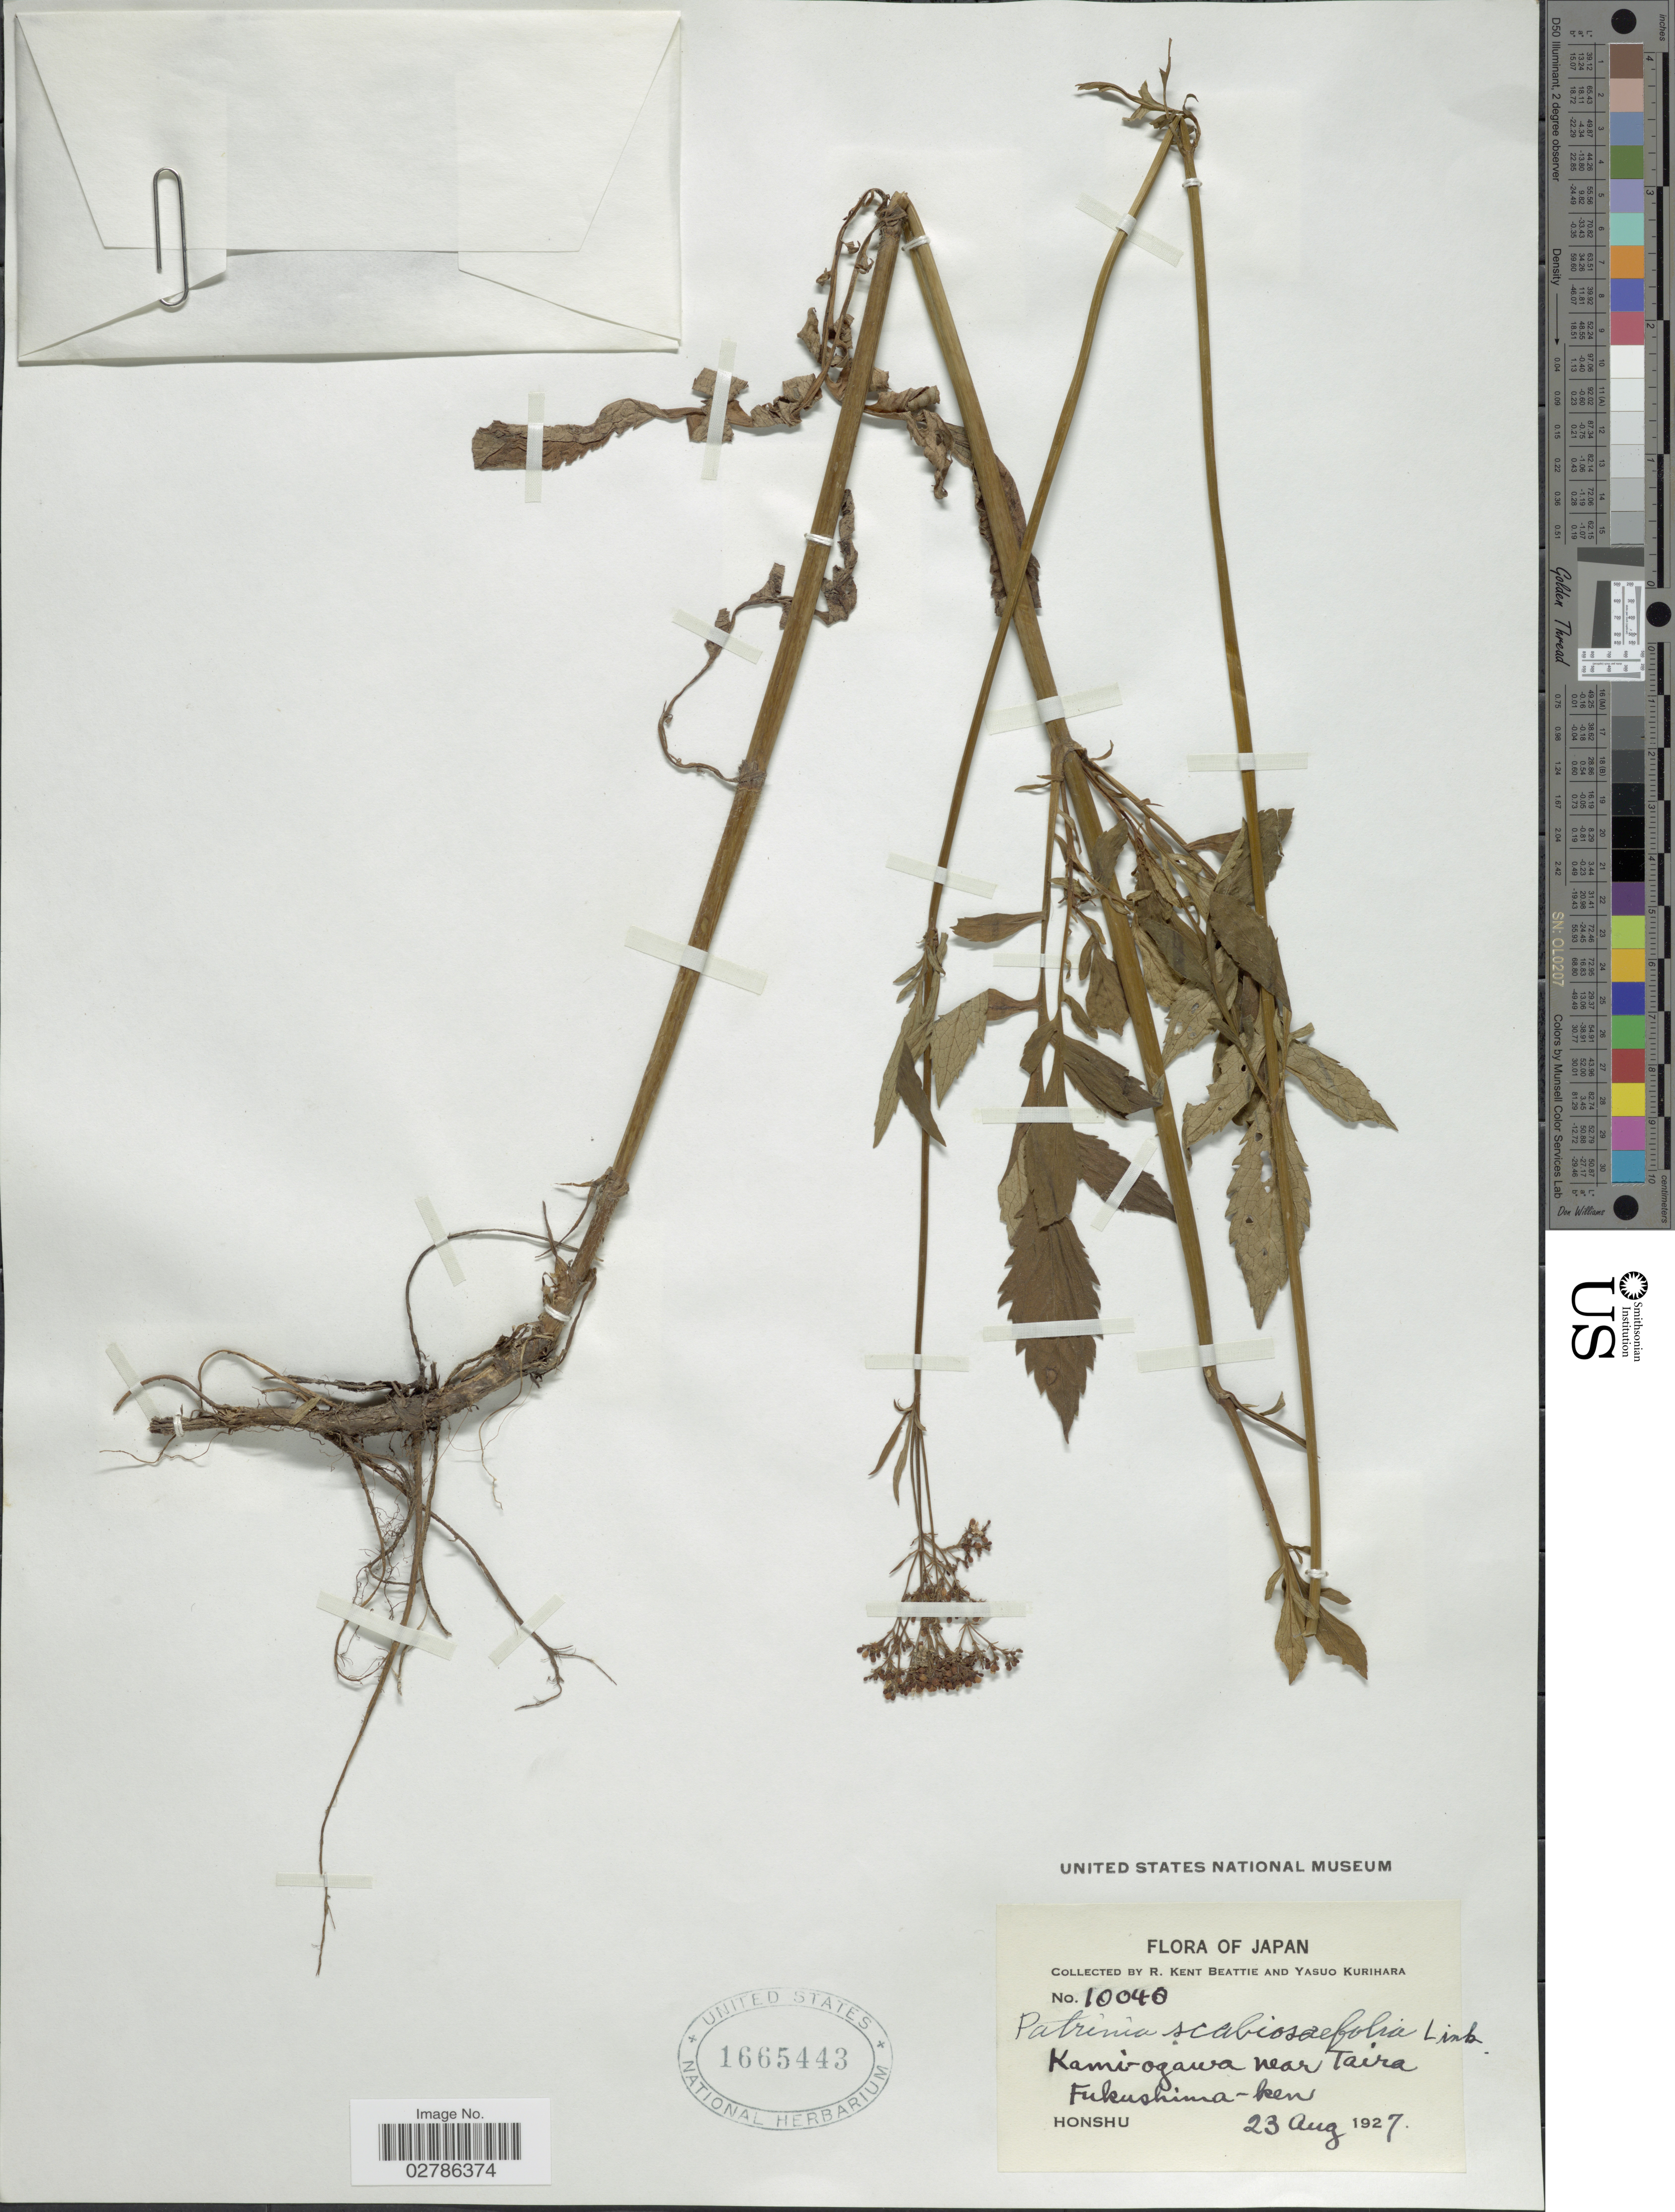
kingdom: Plantae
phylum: Tracheophyta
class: Magnoliopsida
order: Dipsacales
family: Caprifoliaceae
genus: Patrinia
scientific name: Patrinia scabiosifolia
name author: Link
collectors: R. K. Beattie & Y. Kurihara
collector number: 10040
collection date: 1927-08-23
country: Japan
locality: Kami-ogawa near Taira, Fukushima-ken.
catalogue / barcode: US 1665443